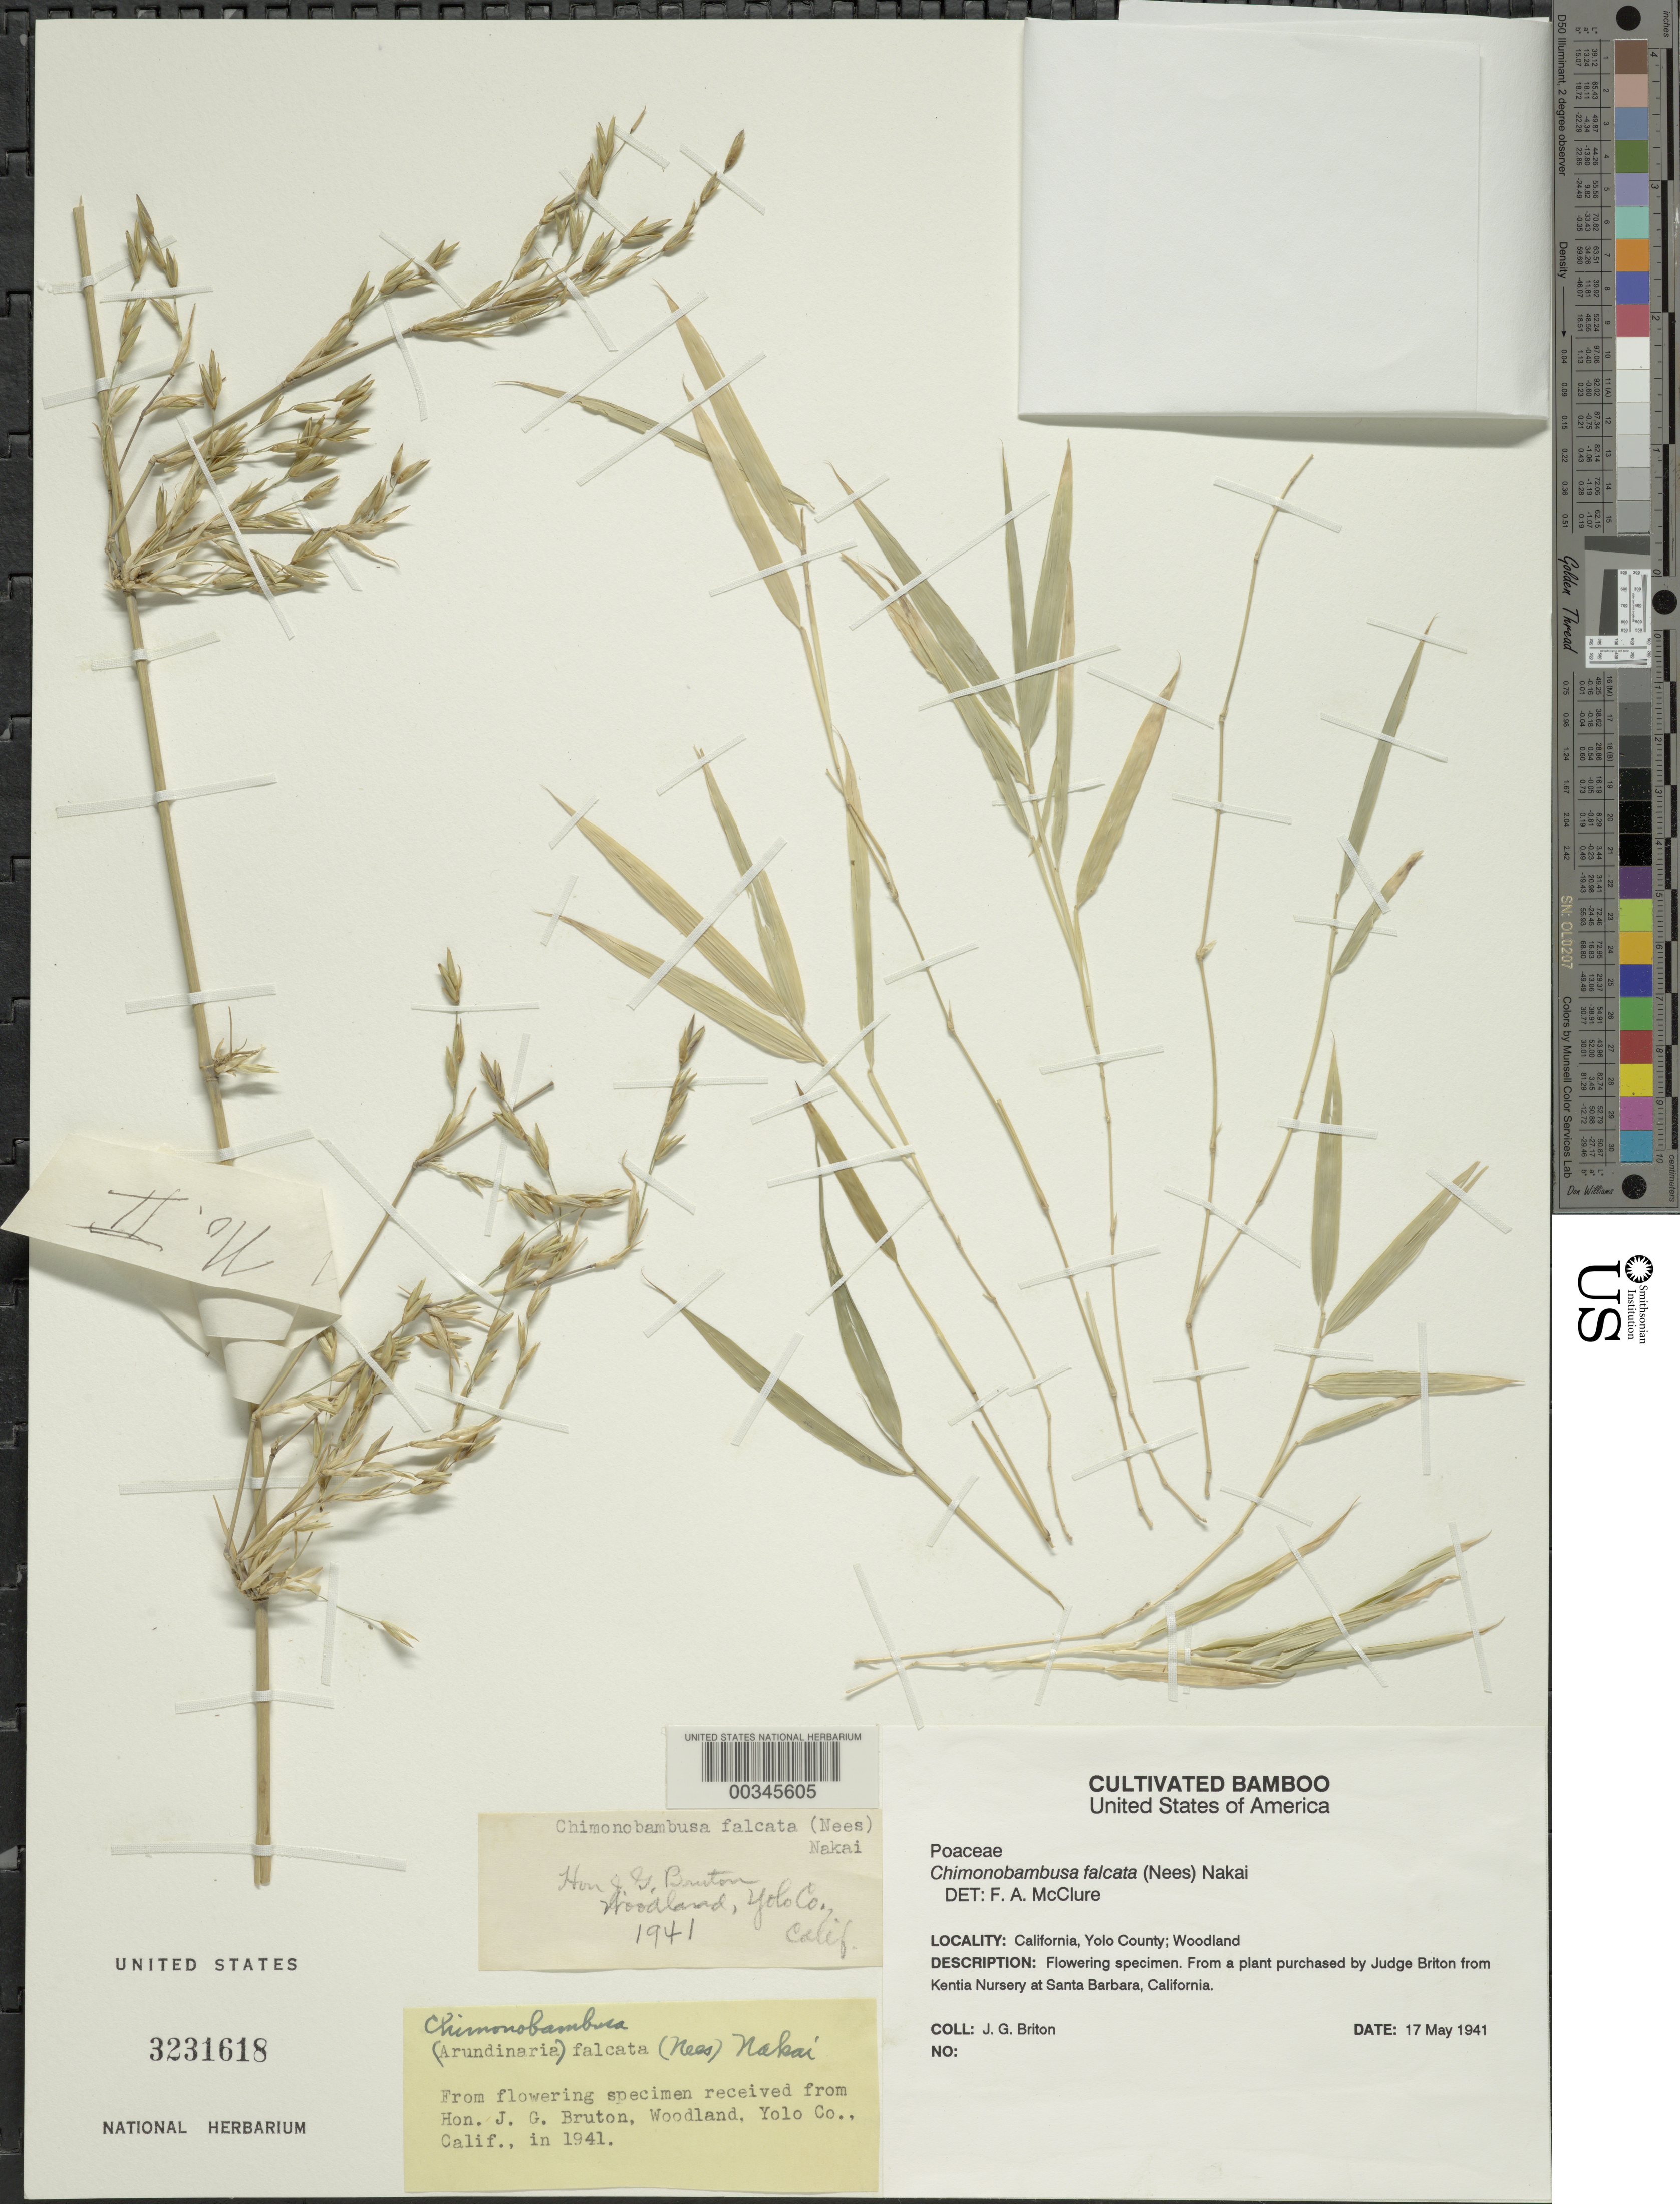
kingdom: Plantae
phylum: Tracheophyta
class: Liliopsida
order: Poales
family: Poaceae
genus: Chimonobambusa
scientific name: Chimonobambusa falcata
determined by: Nakai, Takenoshin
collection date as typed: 17 May 1941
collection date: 1941-05-17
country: United States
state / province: California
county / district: Yolo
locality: Woodland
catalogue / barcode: US 3231618